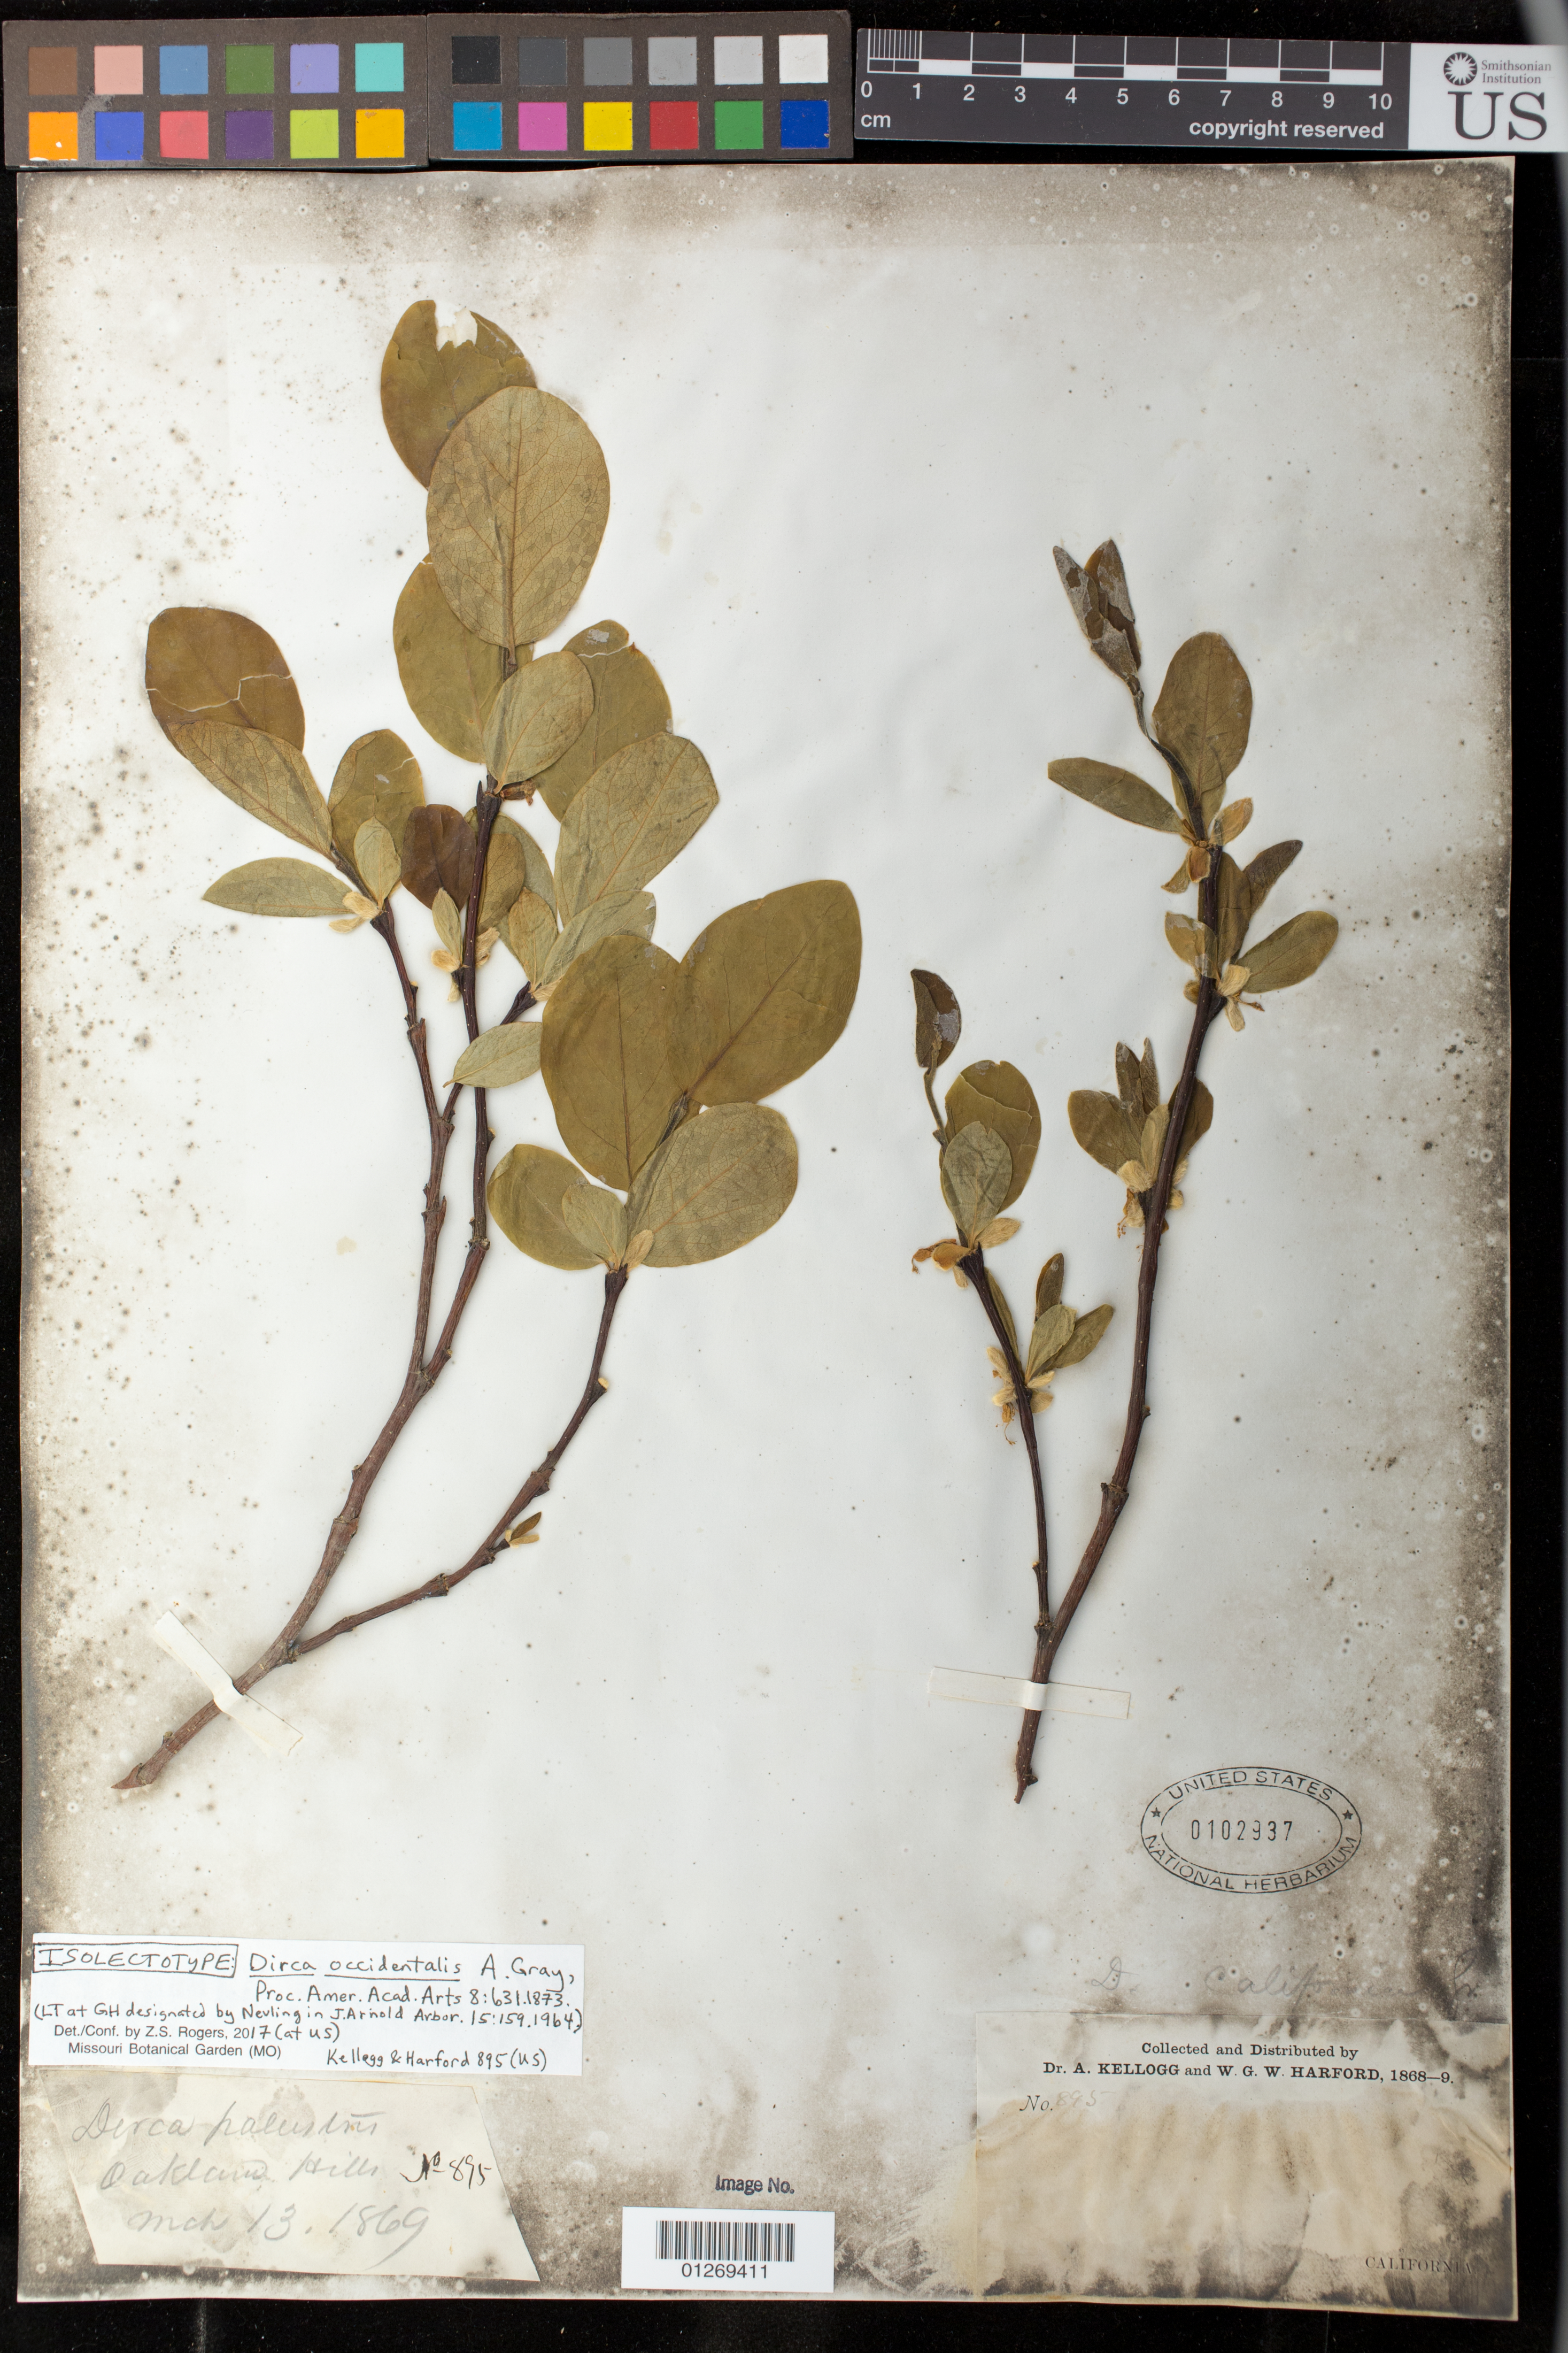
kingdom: Plantae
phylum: Tracheophyta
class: Magnoliopsida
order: Malvales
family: Thymelaeaceae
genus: Dirca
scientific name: Dirca occidentalis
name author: A. Gray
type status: Isolectotype; Isosyntype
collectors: A. Kellogg & W. G. W. Harford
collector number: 895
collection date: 1869-03-13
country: United States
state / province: California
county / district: Alameda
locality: Oakland Hills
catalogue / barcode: US 102937